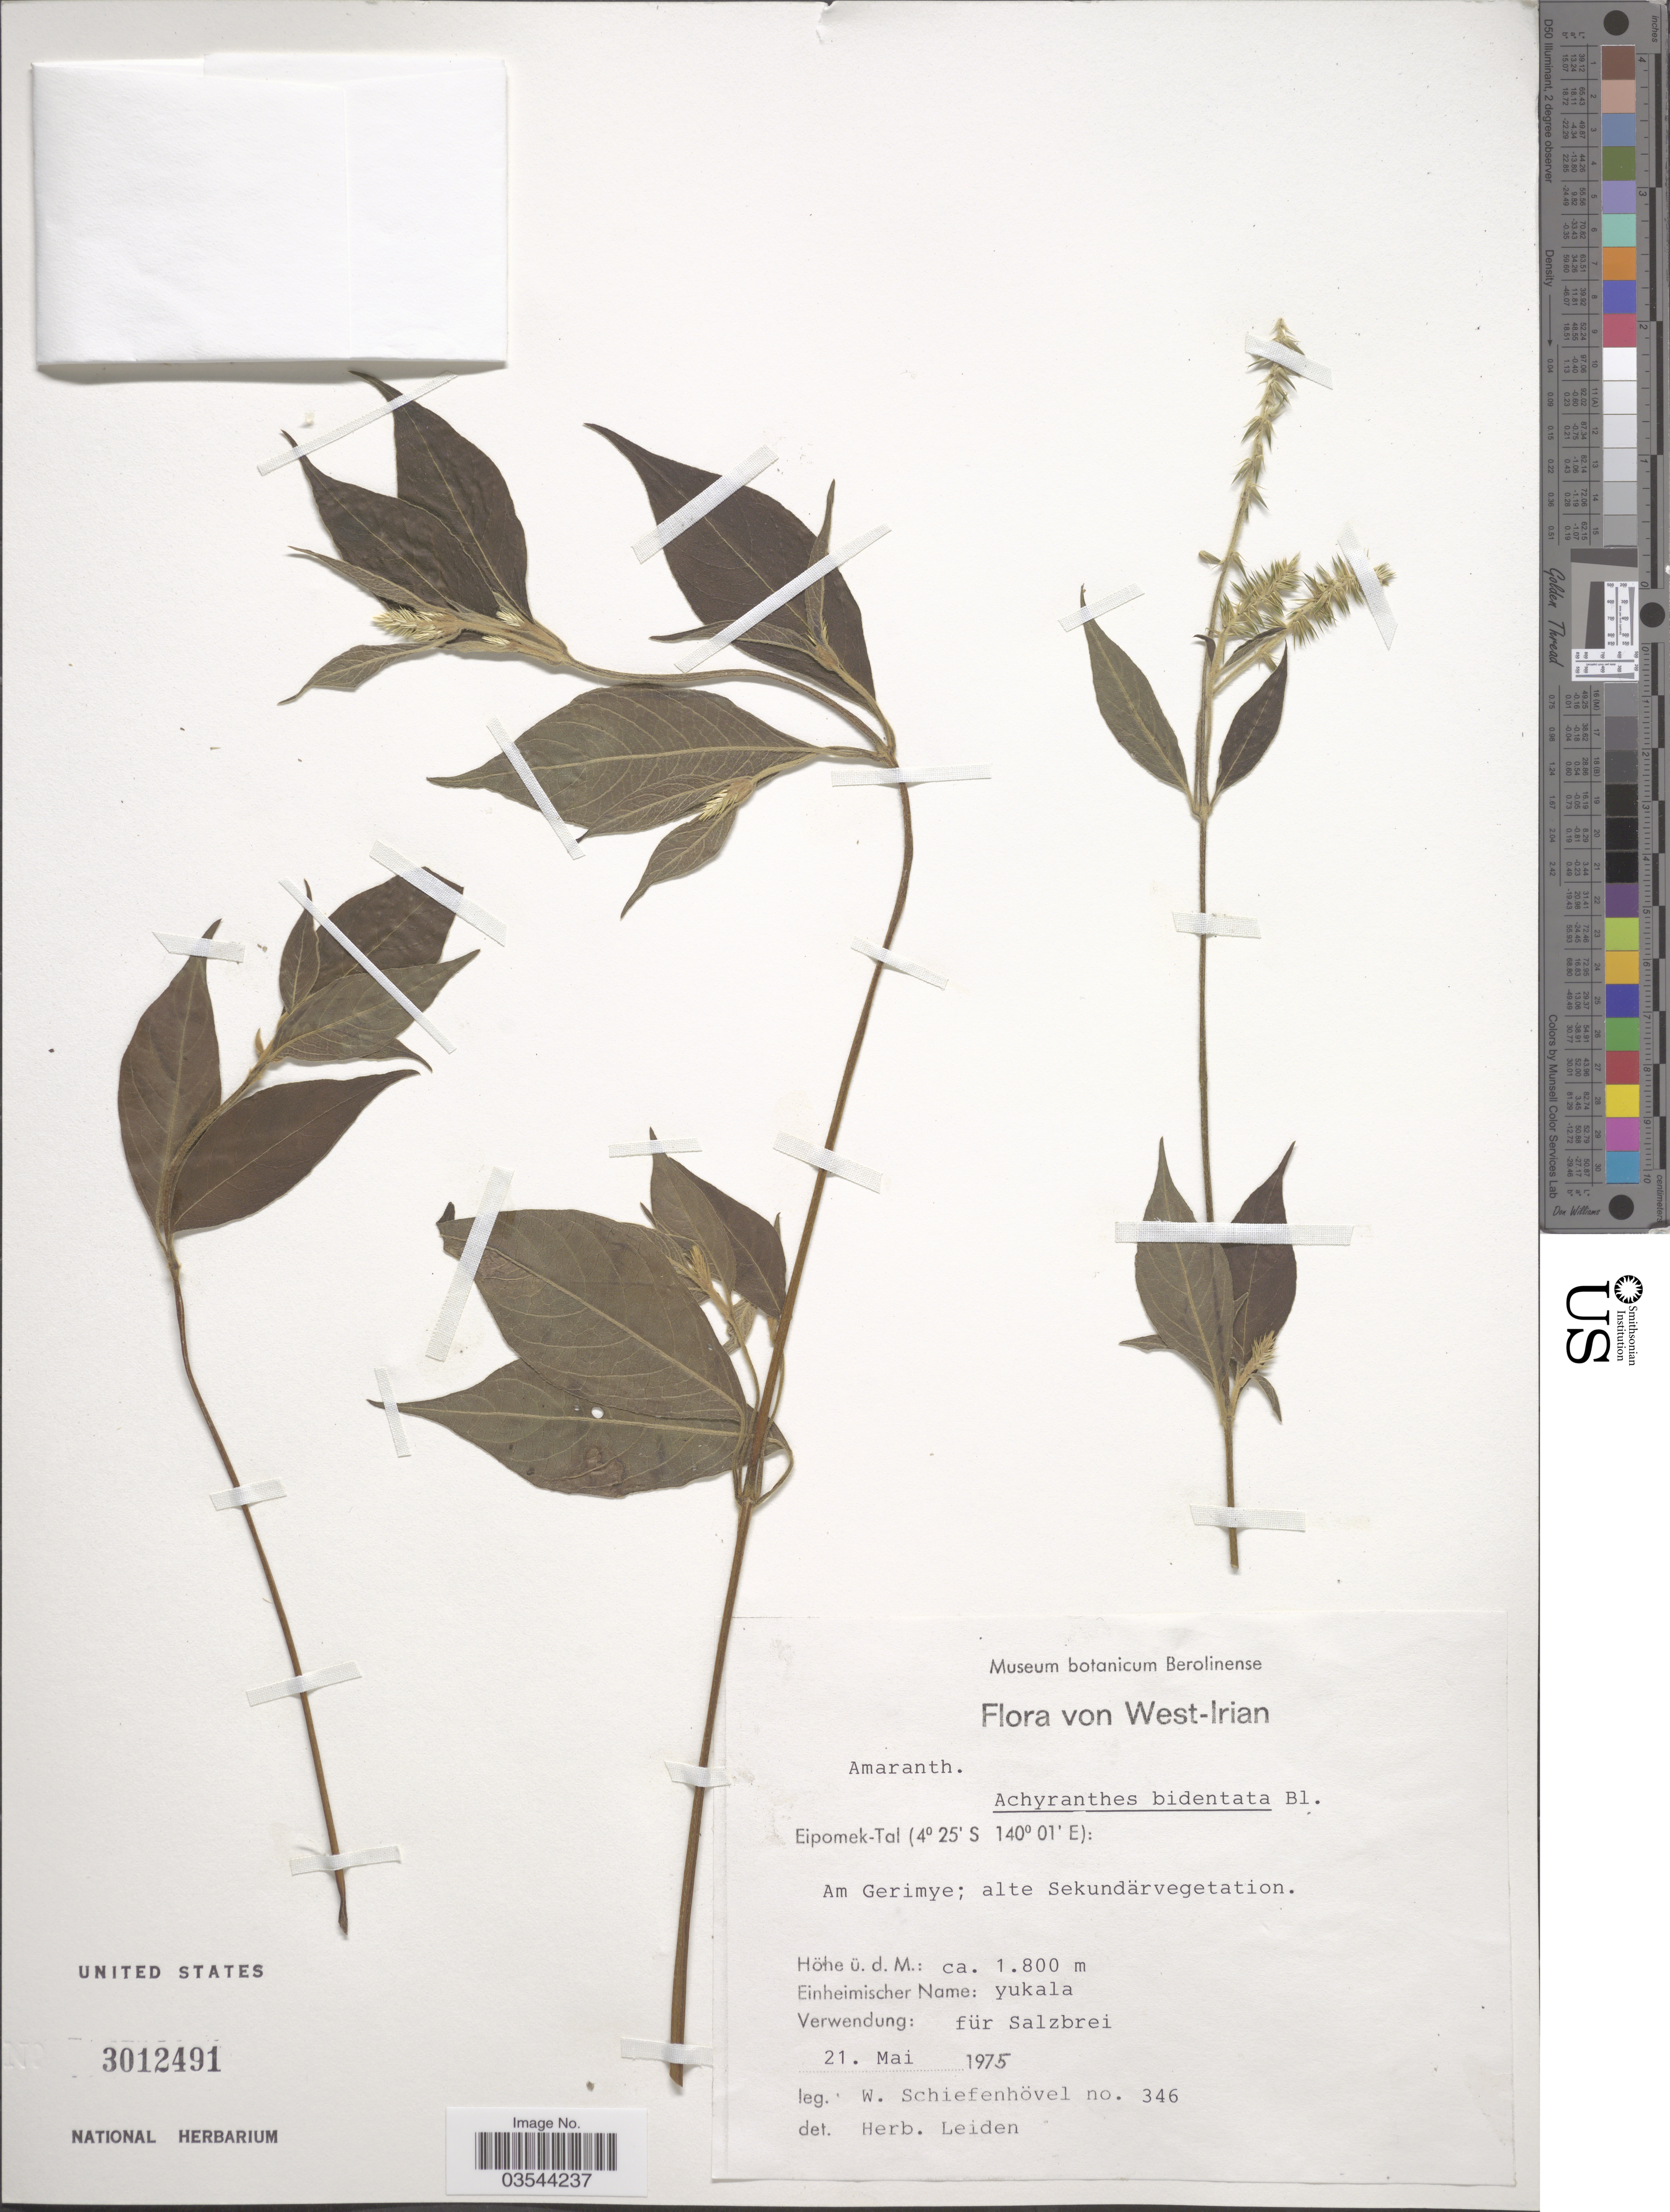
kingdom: Plantae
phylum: Tracheophyta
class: Magnoliopsida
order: Caryophyllales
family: Amaranthaceae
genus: Achyranthes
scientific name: Achyranthes bidentata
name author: Blume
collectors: W. Schiefenhövel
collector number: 346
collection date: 1975-05-21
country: Indonesia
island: New Guinea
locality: West-Irian. Eipomek-Tal. Am Gerimye; alte Sekundärvegetation.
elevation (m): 1800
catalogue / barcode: US 3012491